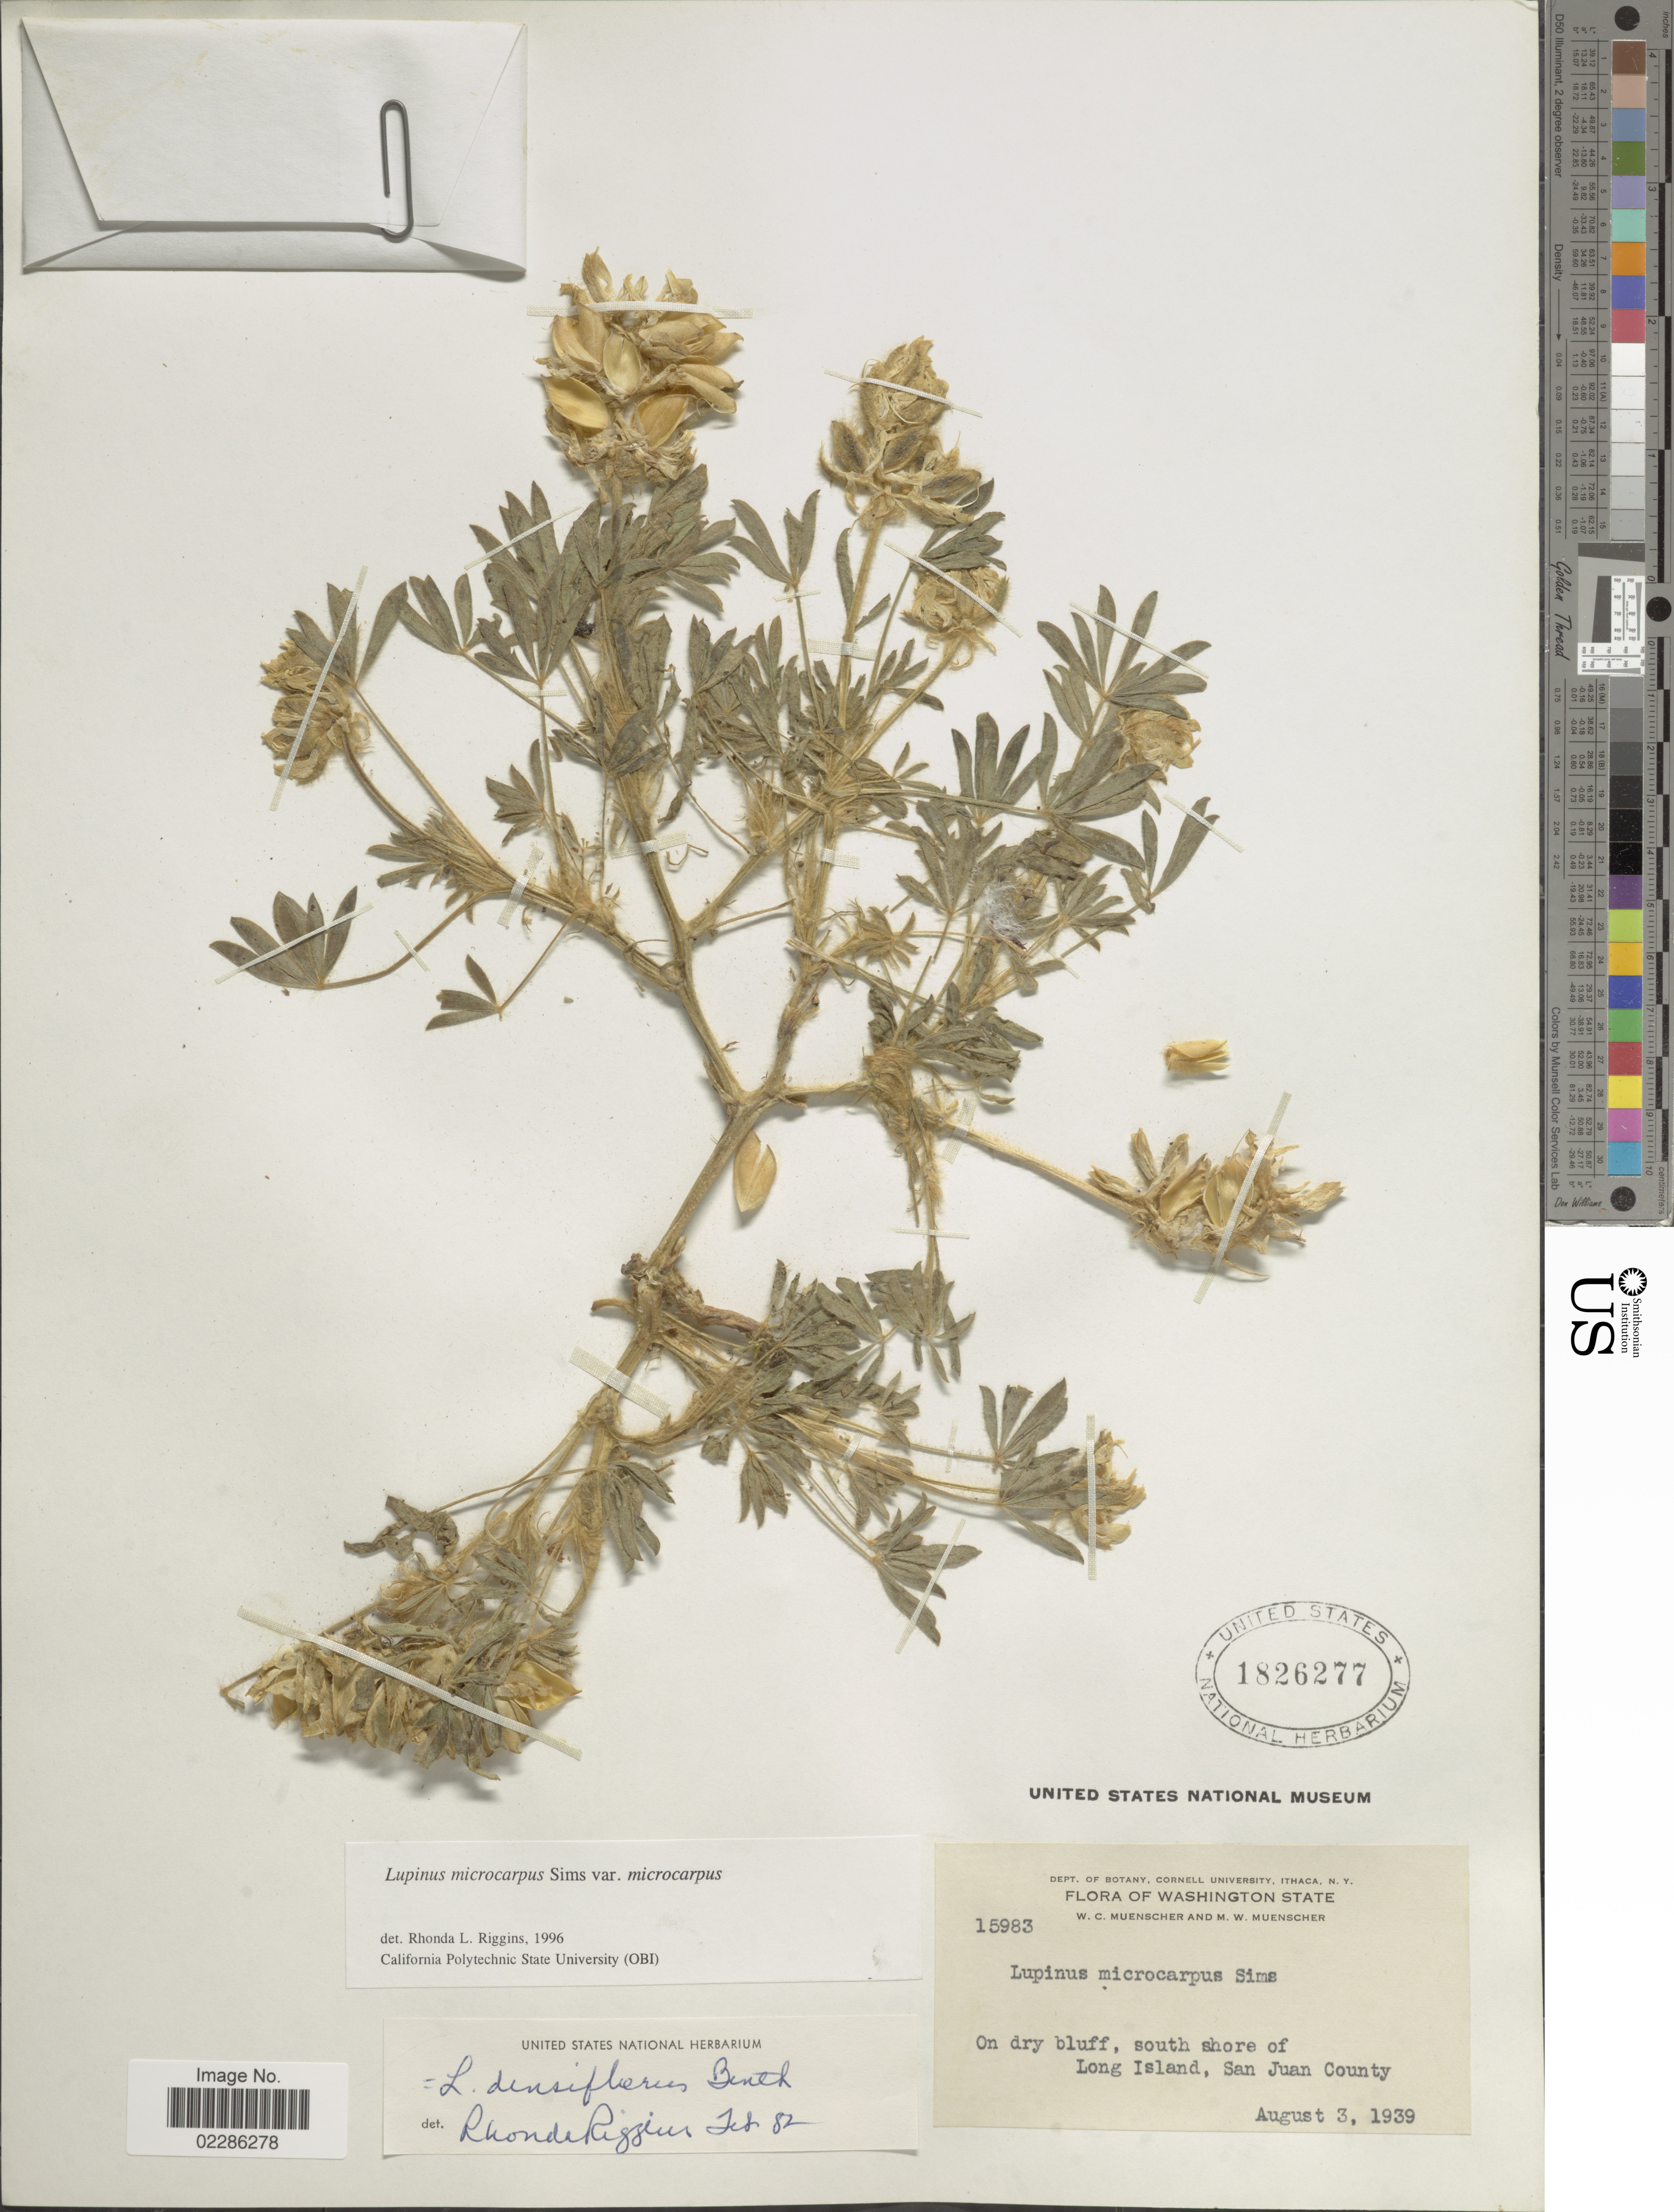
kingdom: Plantae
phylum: Tracheophyta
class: Magnoliopsida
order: Fabales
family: Fabaceae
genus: Lupinus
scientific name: Lupinus microcarpus var. microcarpus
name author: Sims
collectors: W. Muenscher & M. Muenscher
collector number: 15983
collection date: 1939-08-03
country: United States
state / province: Washington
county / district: San Juan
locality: On dry bluff, south shore of Long Island, San Juan County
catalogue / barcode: US 1826277